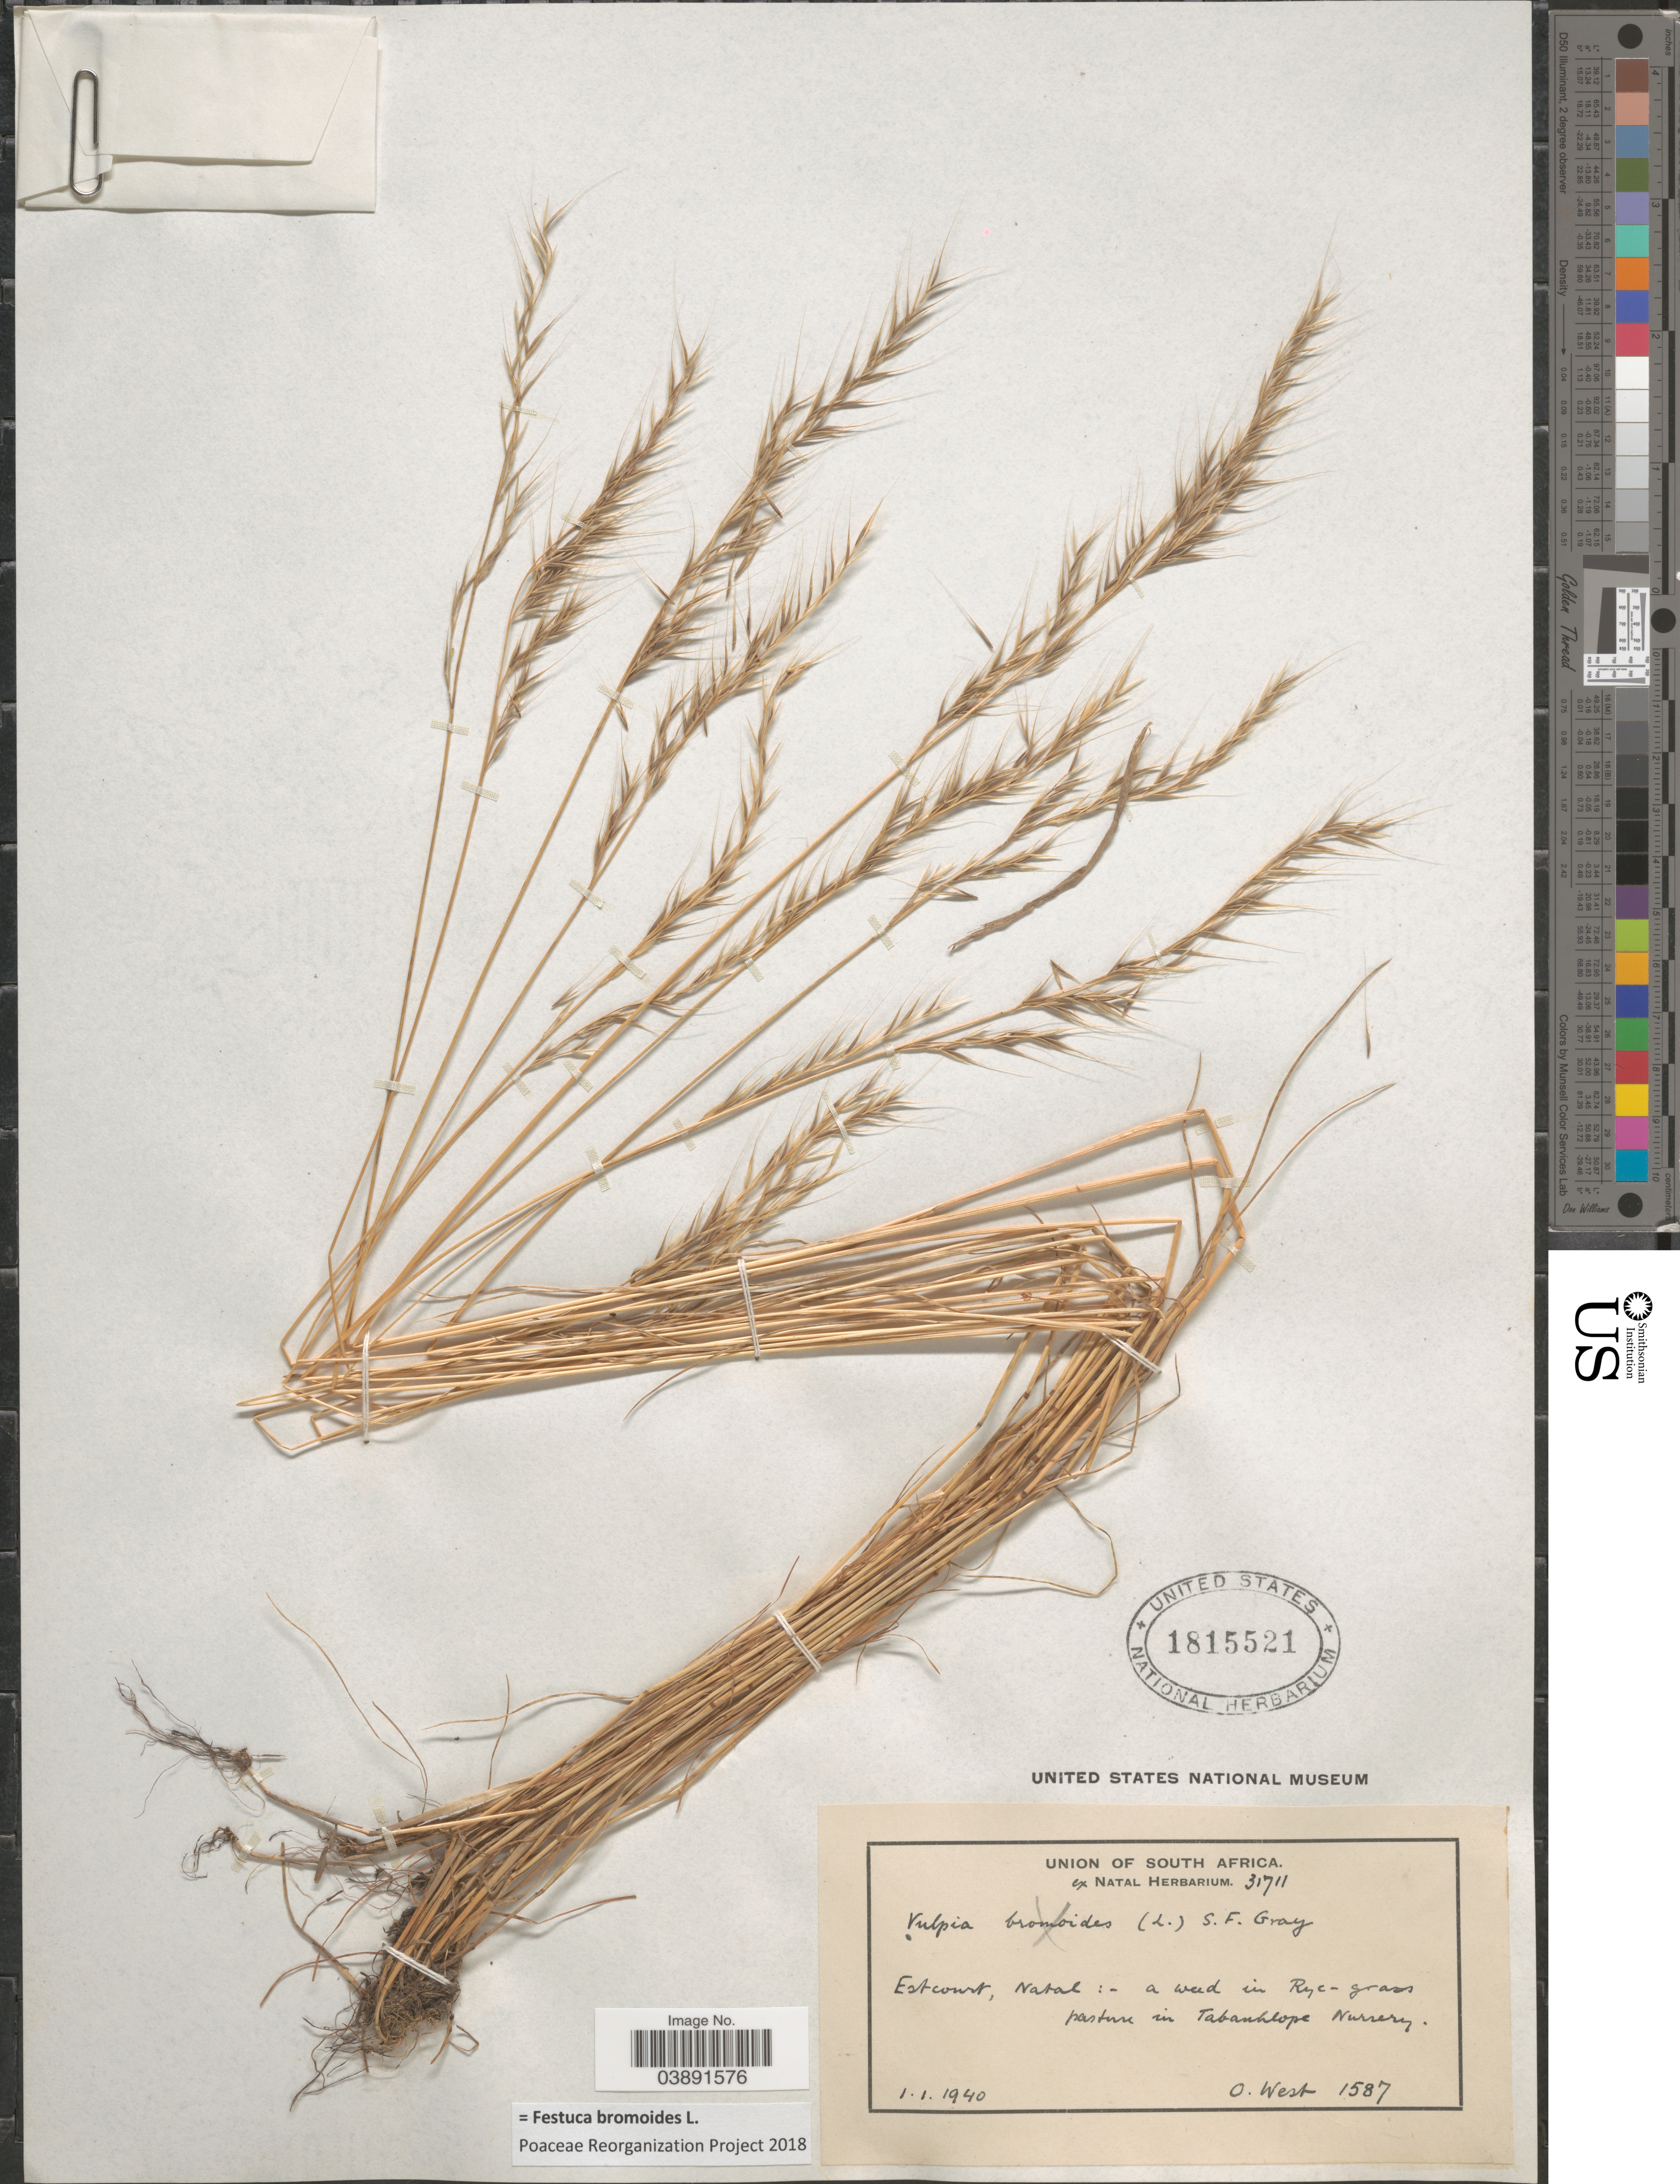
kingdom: Plantae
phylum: Tracheophyta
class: Liliopsida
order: Poales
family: Poaceae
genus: Festuca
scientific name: Festuca bromoides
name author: L.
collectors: O. West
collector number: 1587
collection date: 1940-01-01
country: South Africa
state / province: KwaZulu-Natal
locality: Union of South Africa. Estcourt, Natal:- a weed in Rye-grass pasture in Tabanhlope Nursery.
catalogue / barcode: US 1815521